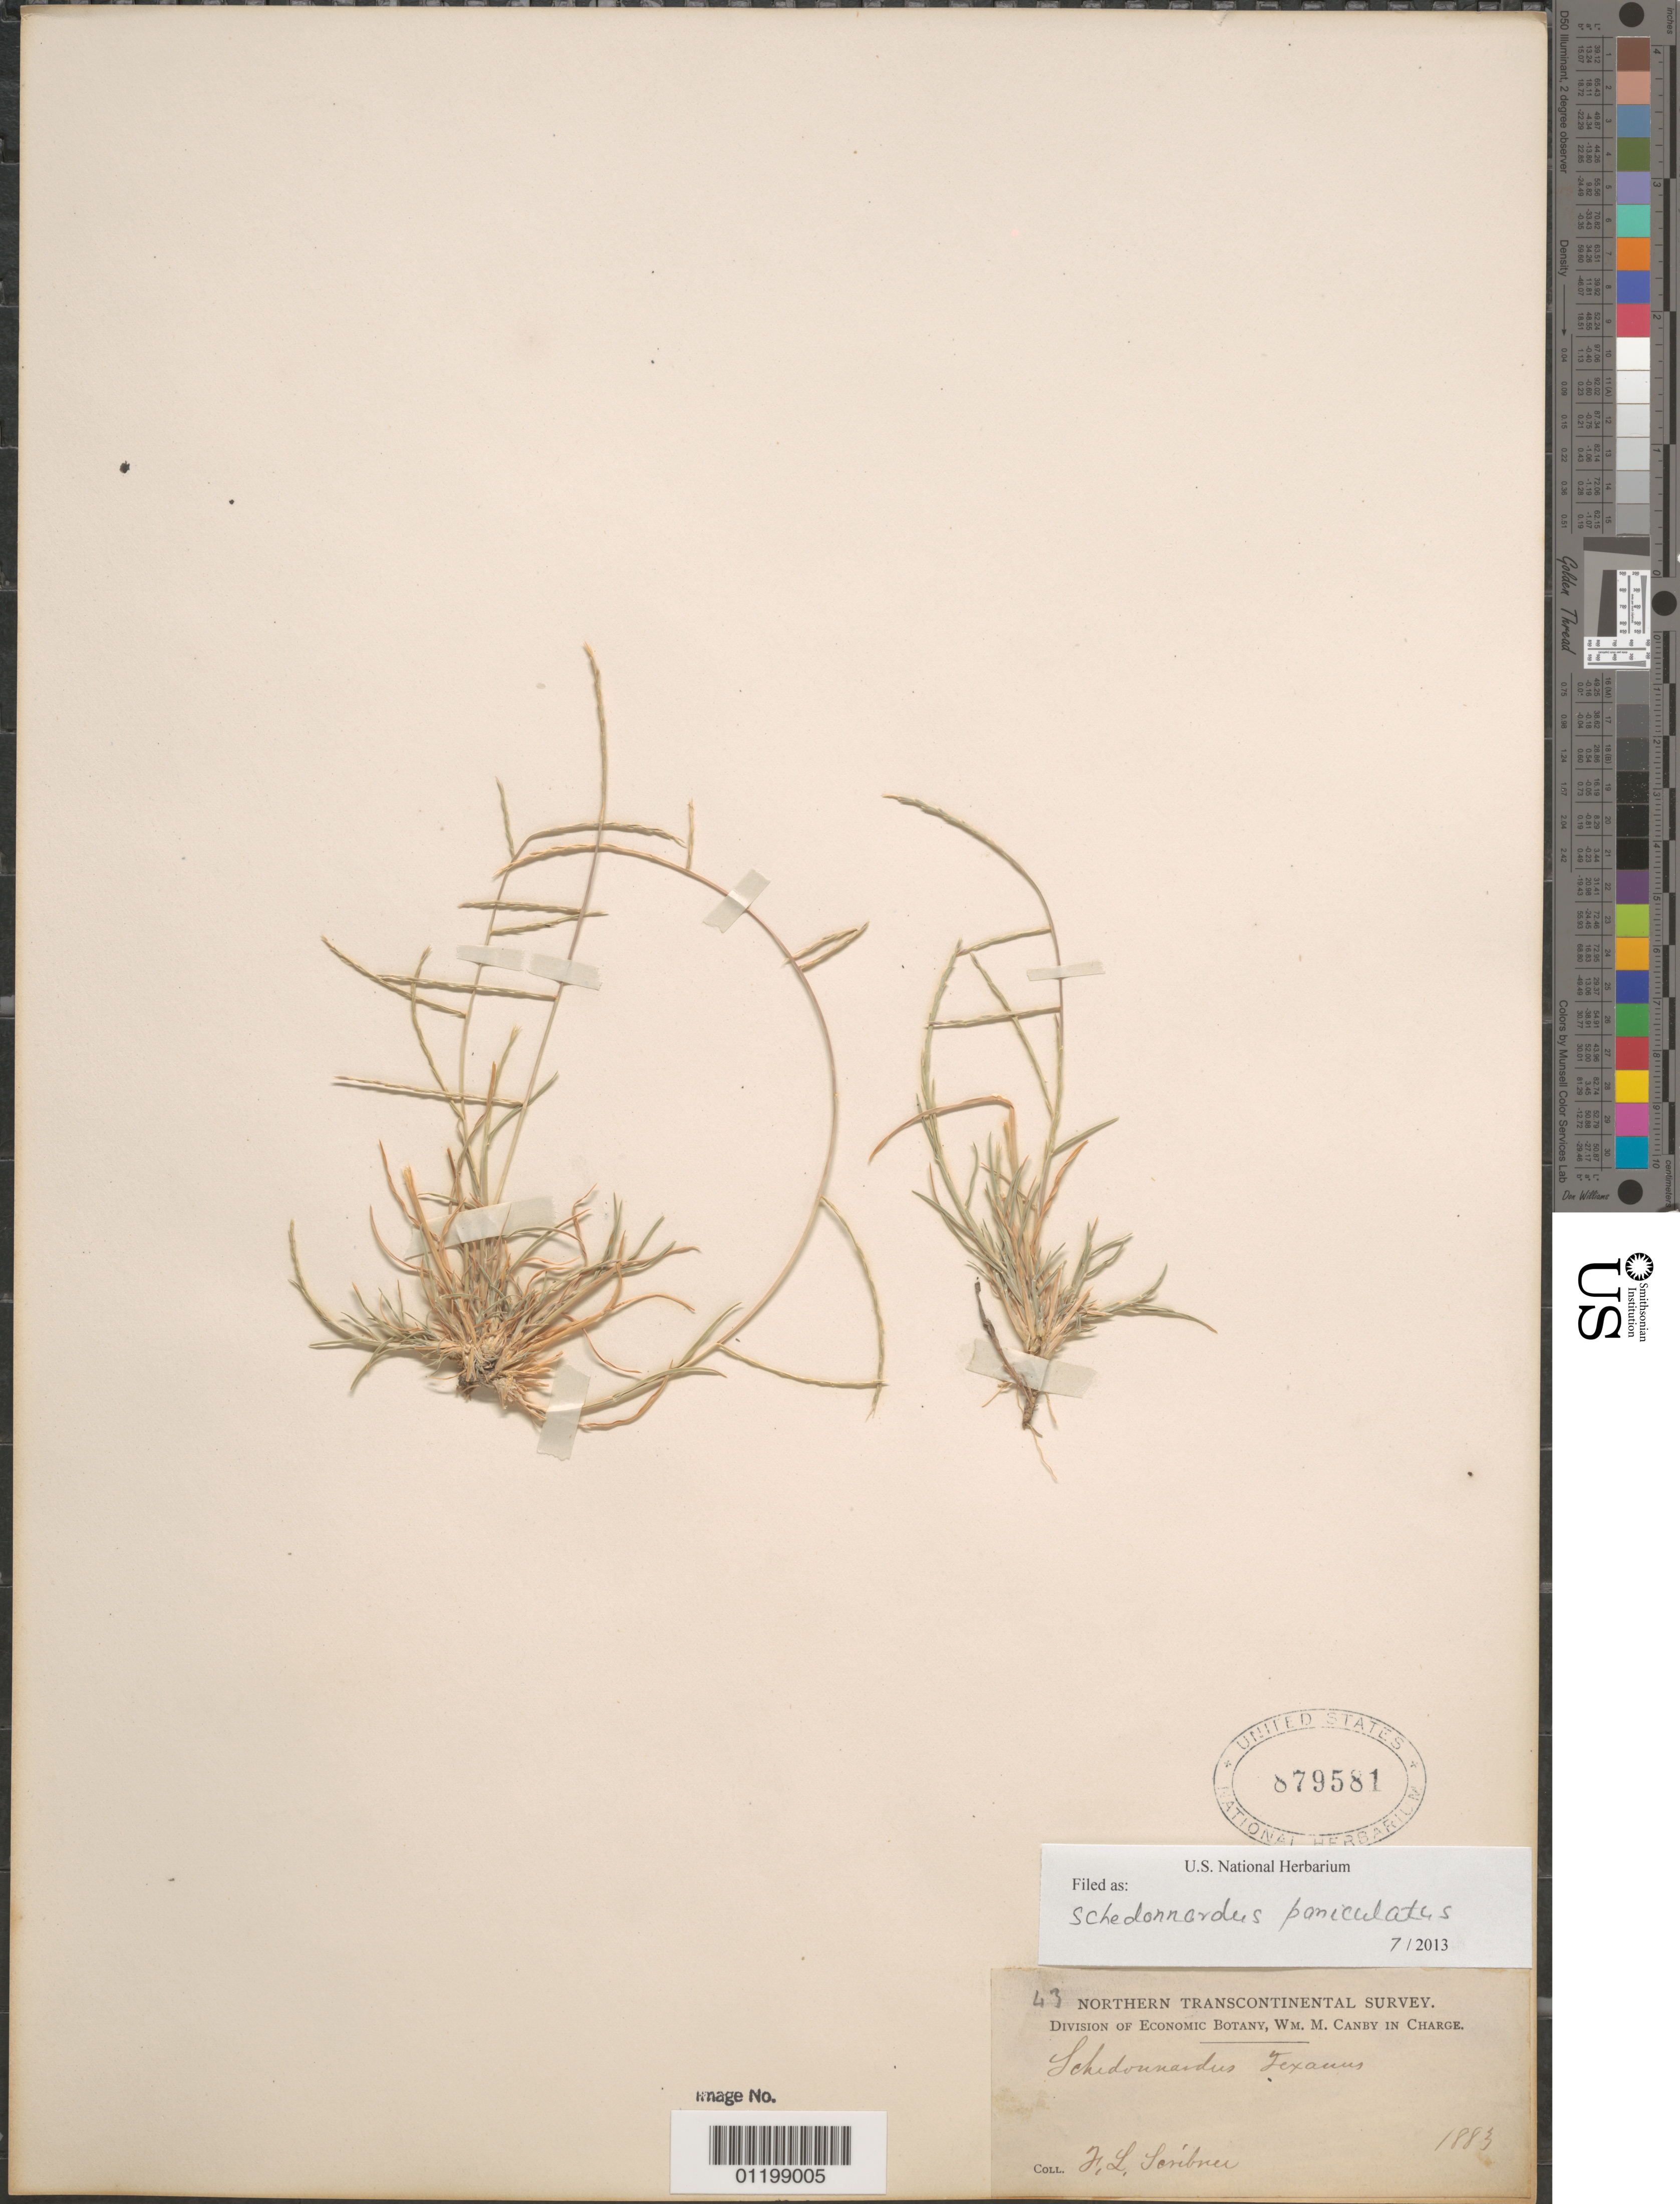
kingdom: Plantae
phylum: Tracheophyta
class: Liliopsida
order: Poales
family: Poaceae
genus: Schedonnardus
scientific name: Schedonnardus paniculatus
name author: (Nutt.) Trel.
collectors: F. L. Scribner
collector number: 43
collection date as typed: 1883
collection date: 1883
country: United States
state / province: Montana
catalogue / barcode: US 879581